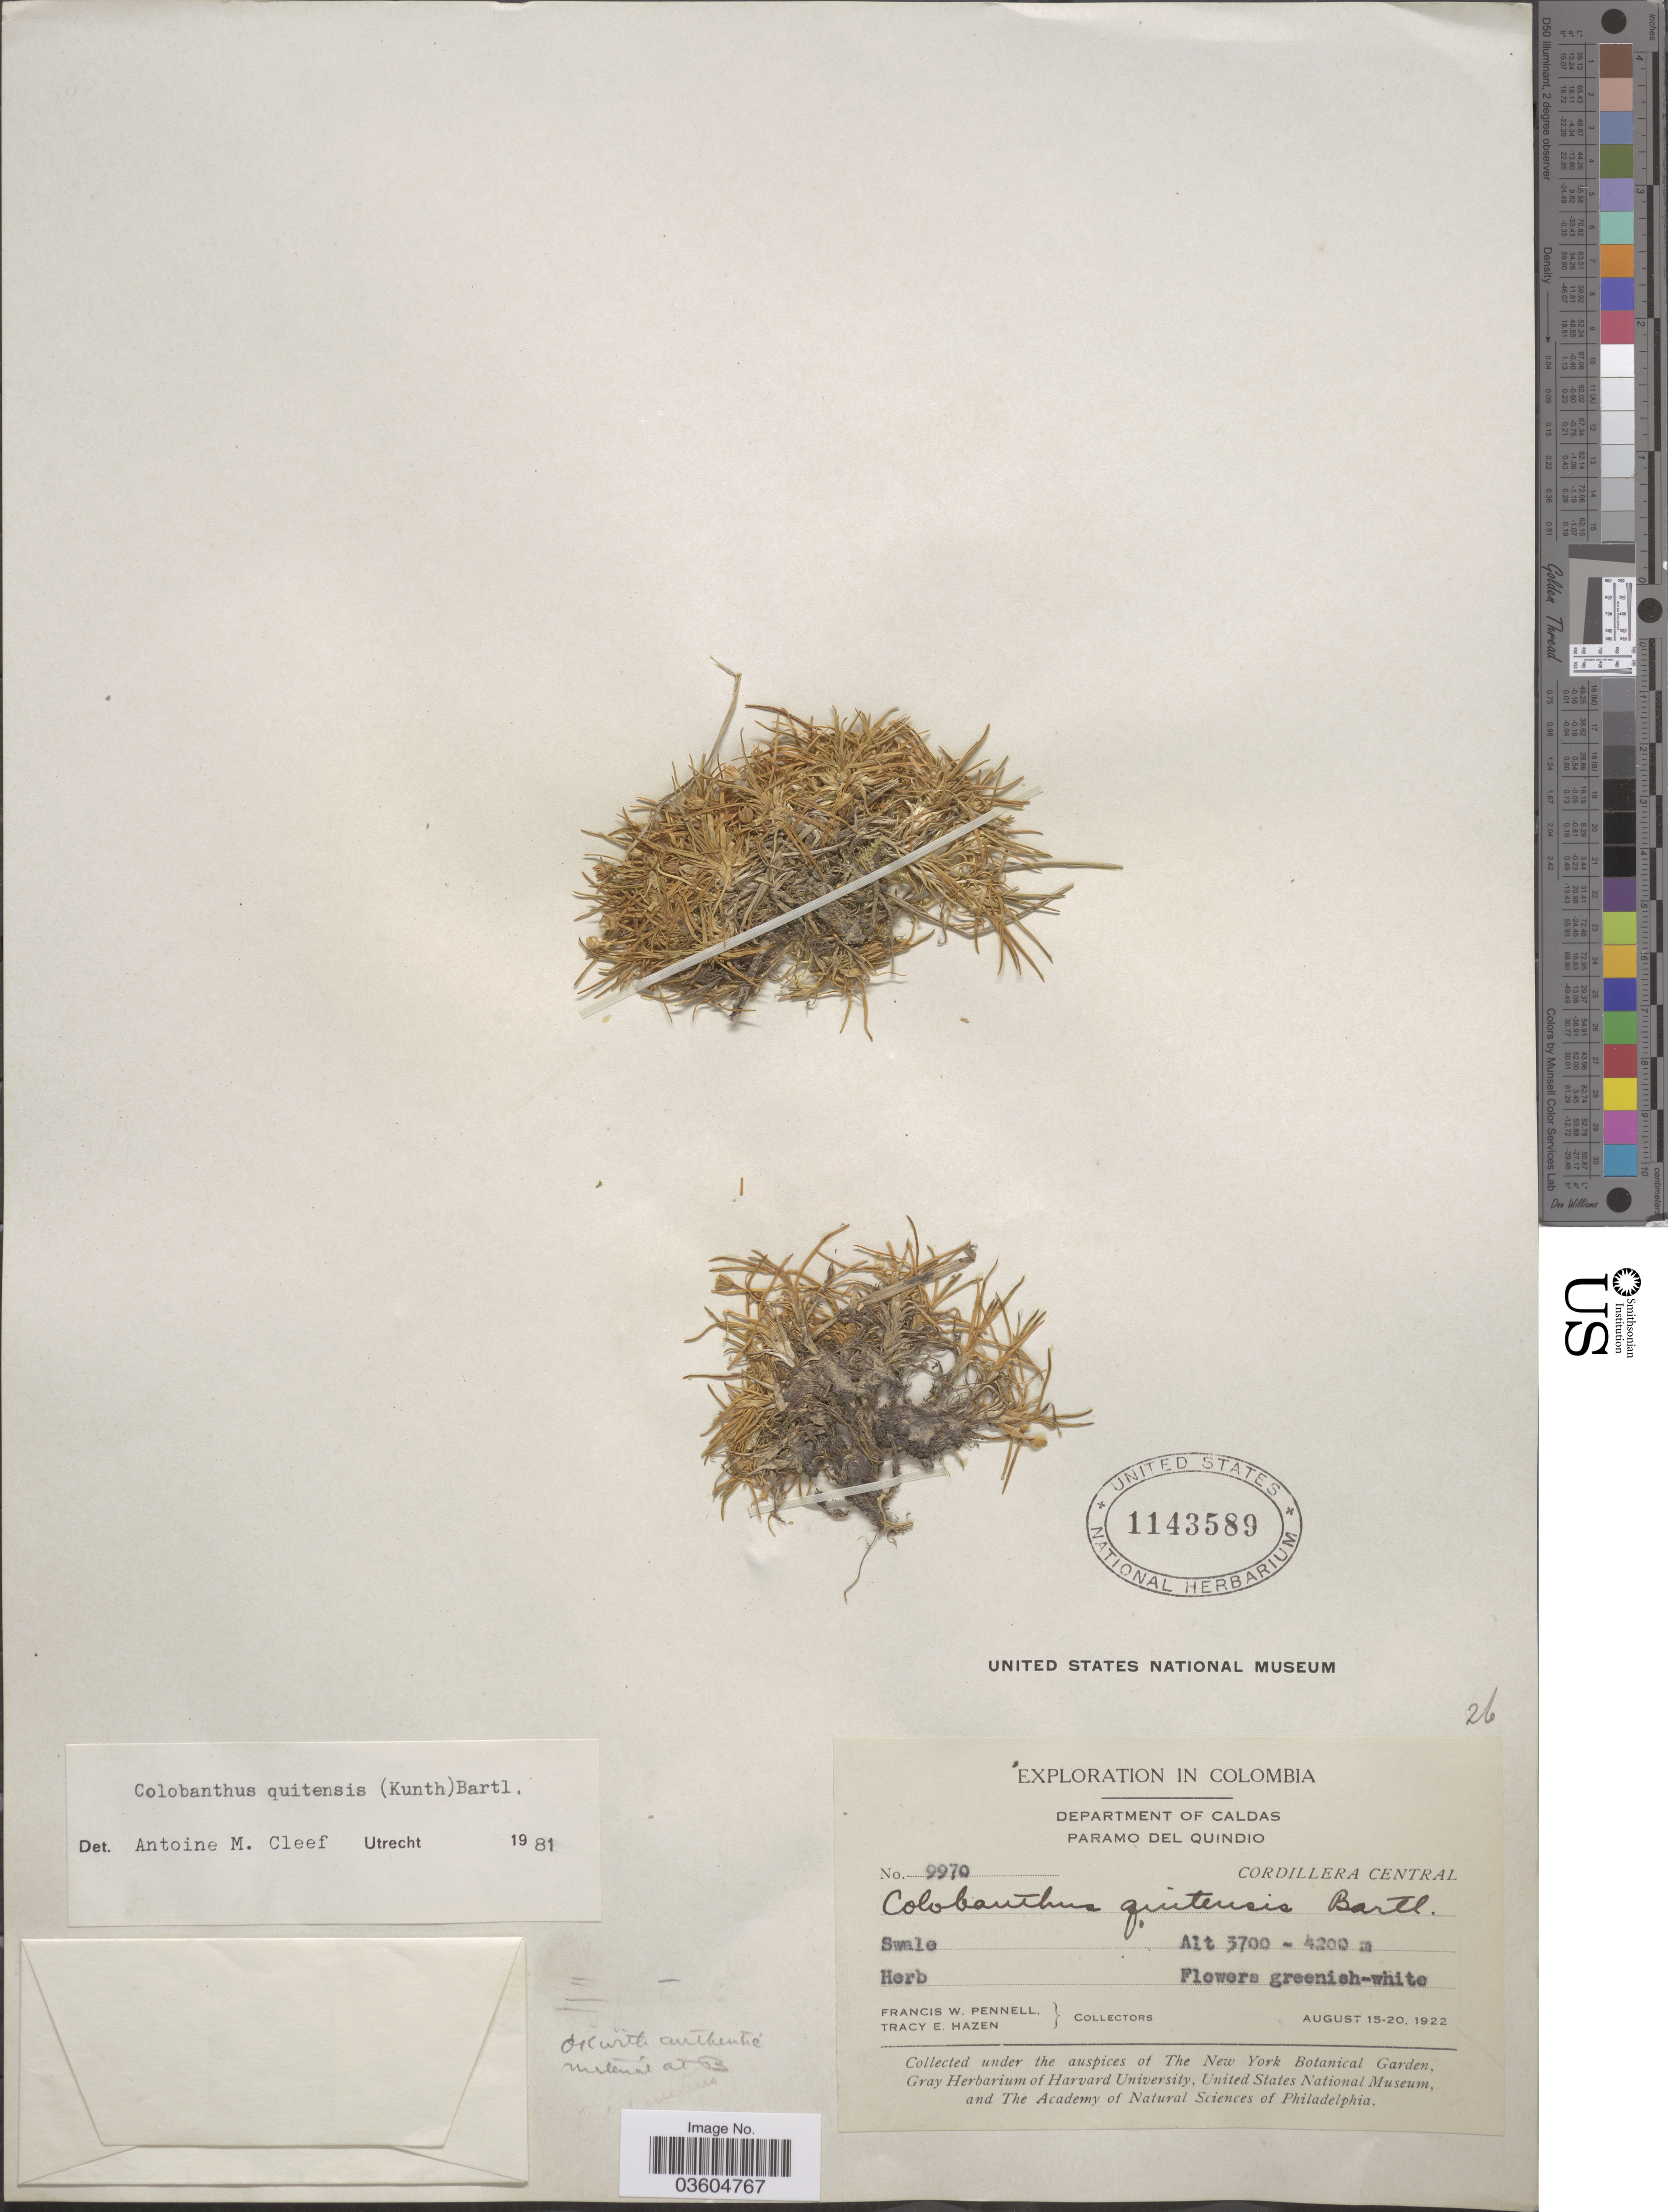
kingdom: Plantae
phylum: Tracheophyta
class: Magnoliopsida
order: Caryophyllales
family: Caryophyllaceae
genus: Colobanthus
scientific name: Colobanthus quitensis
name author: (Kunth) Bartl.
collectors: F. W. Pennell & T. E. Hazen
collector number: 9970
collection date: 1922-08-15/1922-08-20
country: Colombia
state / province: Caldas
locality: Department of Caldas. Paramo de Quindio. Cordillera Central.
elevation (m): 3700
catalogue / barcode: US 1143589